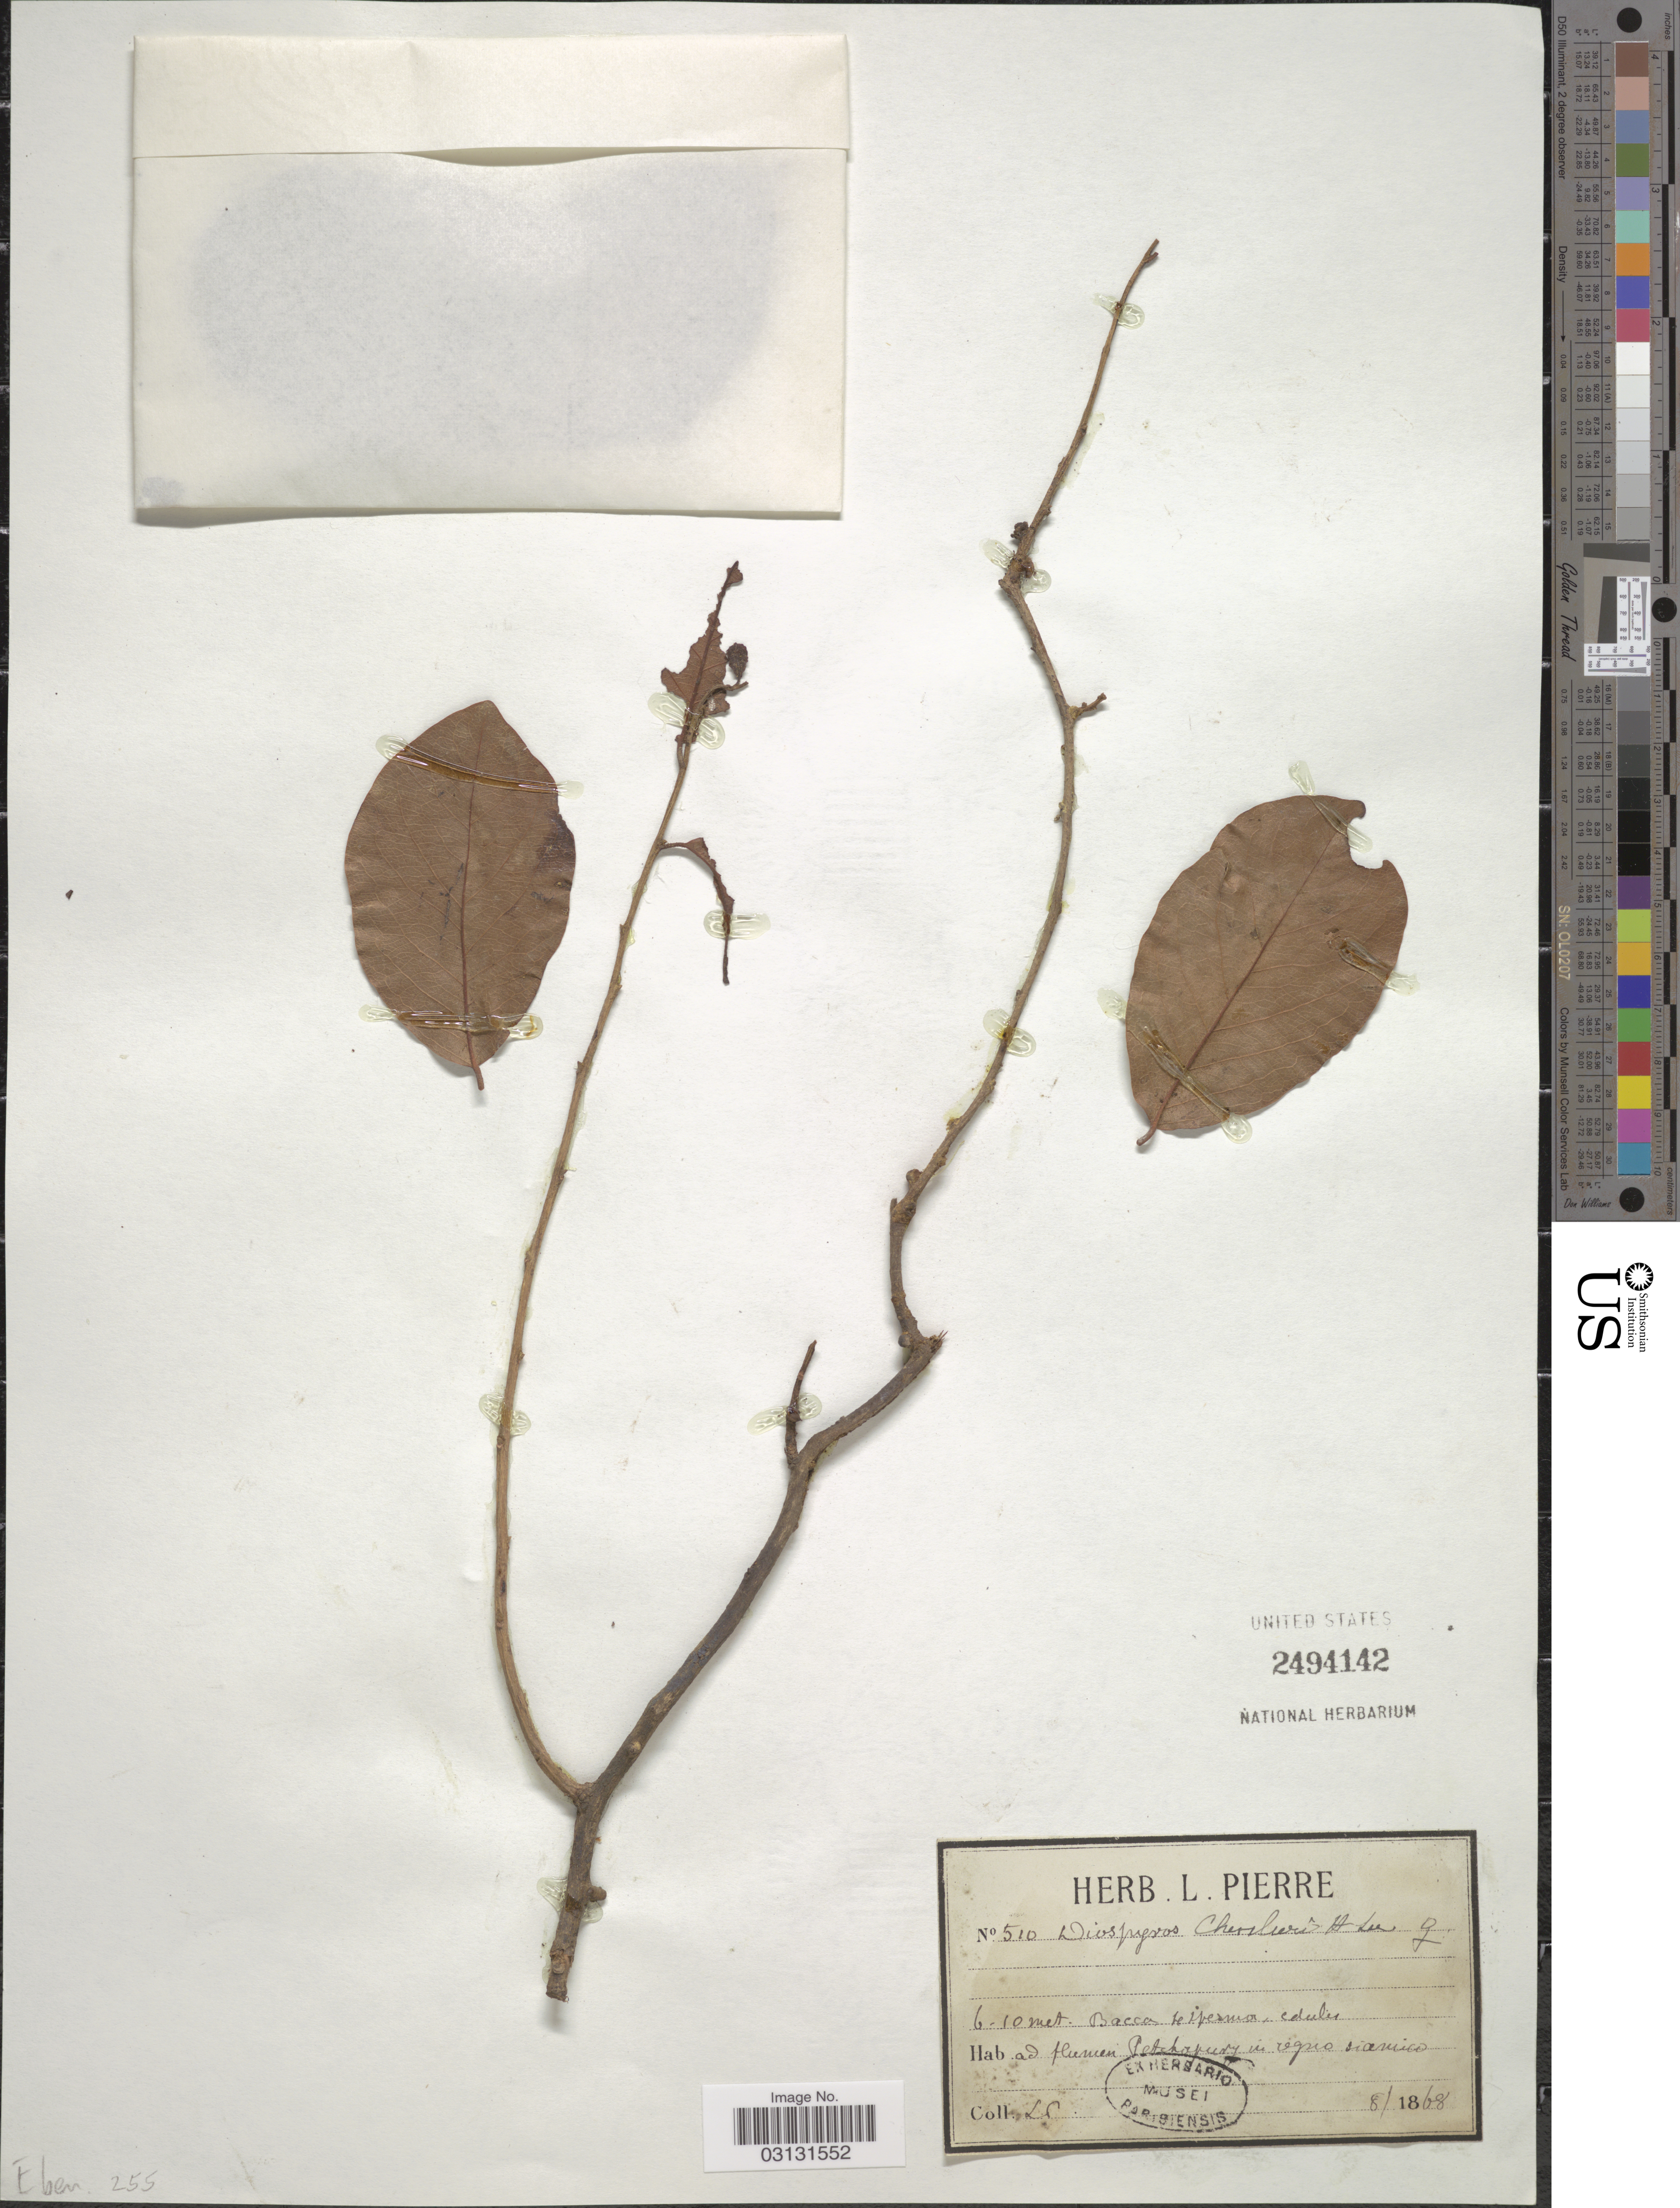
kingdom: Plantae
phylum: Tracheophyta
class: Magnoliopsida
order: Ericales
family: Ebenaceae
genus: Diospyros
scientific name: Diospyros chevalieri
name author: De Wild.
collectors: L. Pierre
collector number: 510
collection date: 1868-08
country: Thailand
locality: Ad flumen Petchapury in regno siamico.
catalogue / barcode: US 2494142